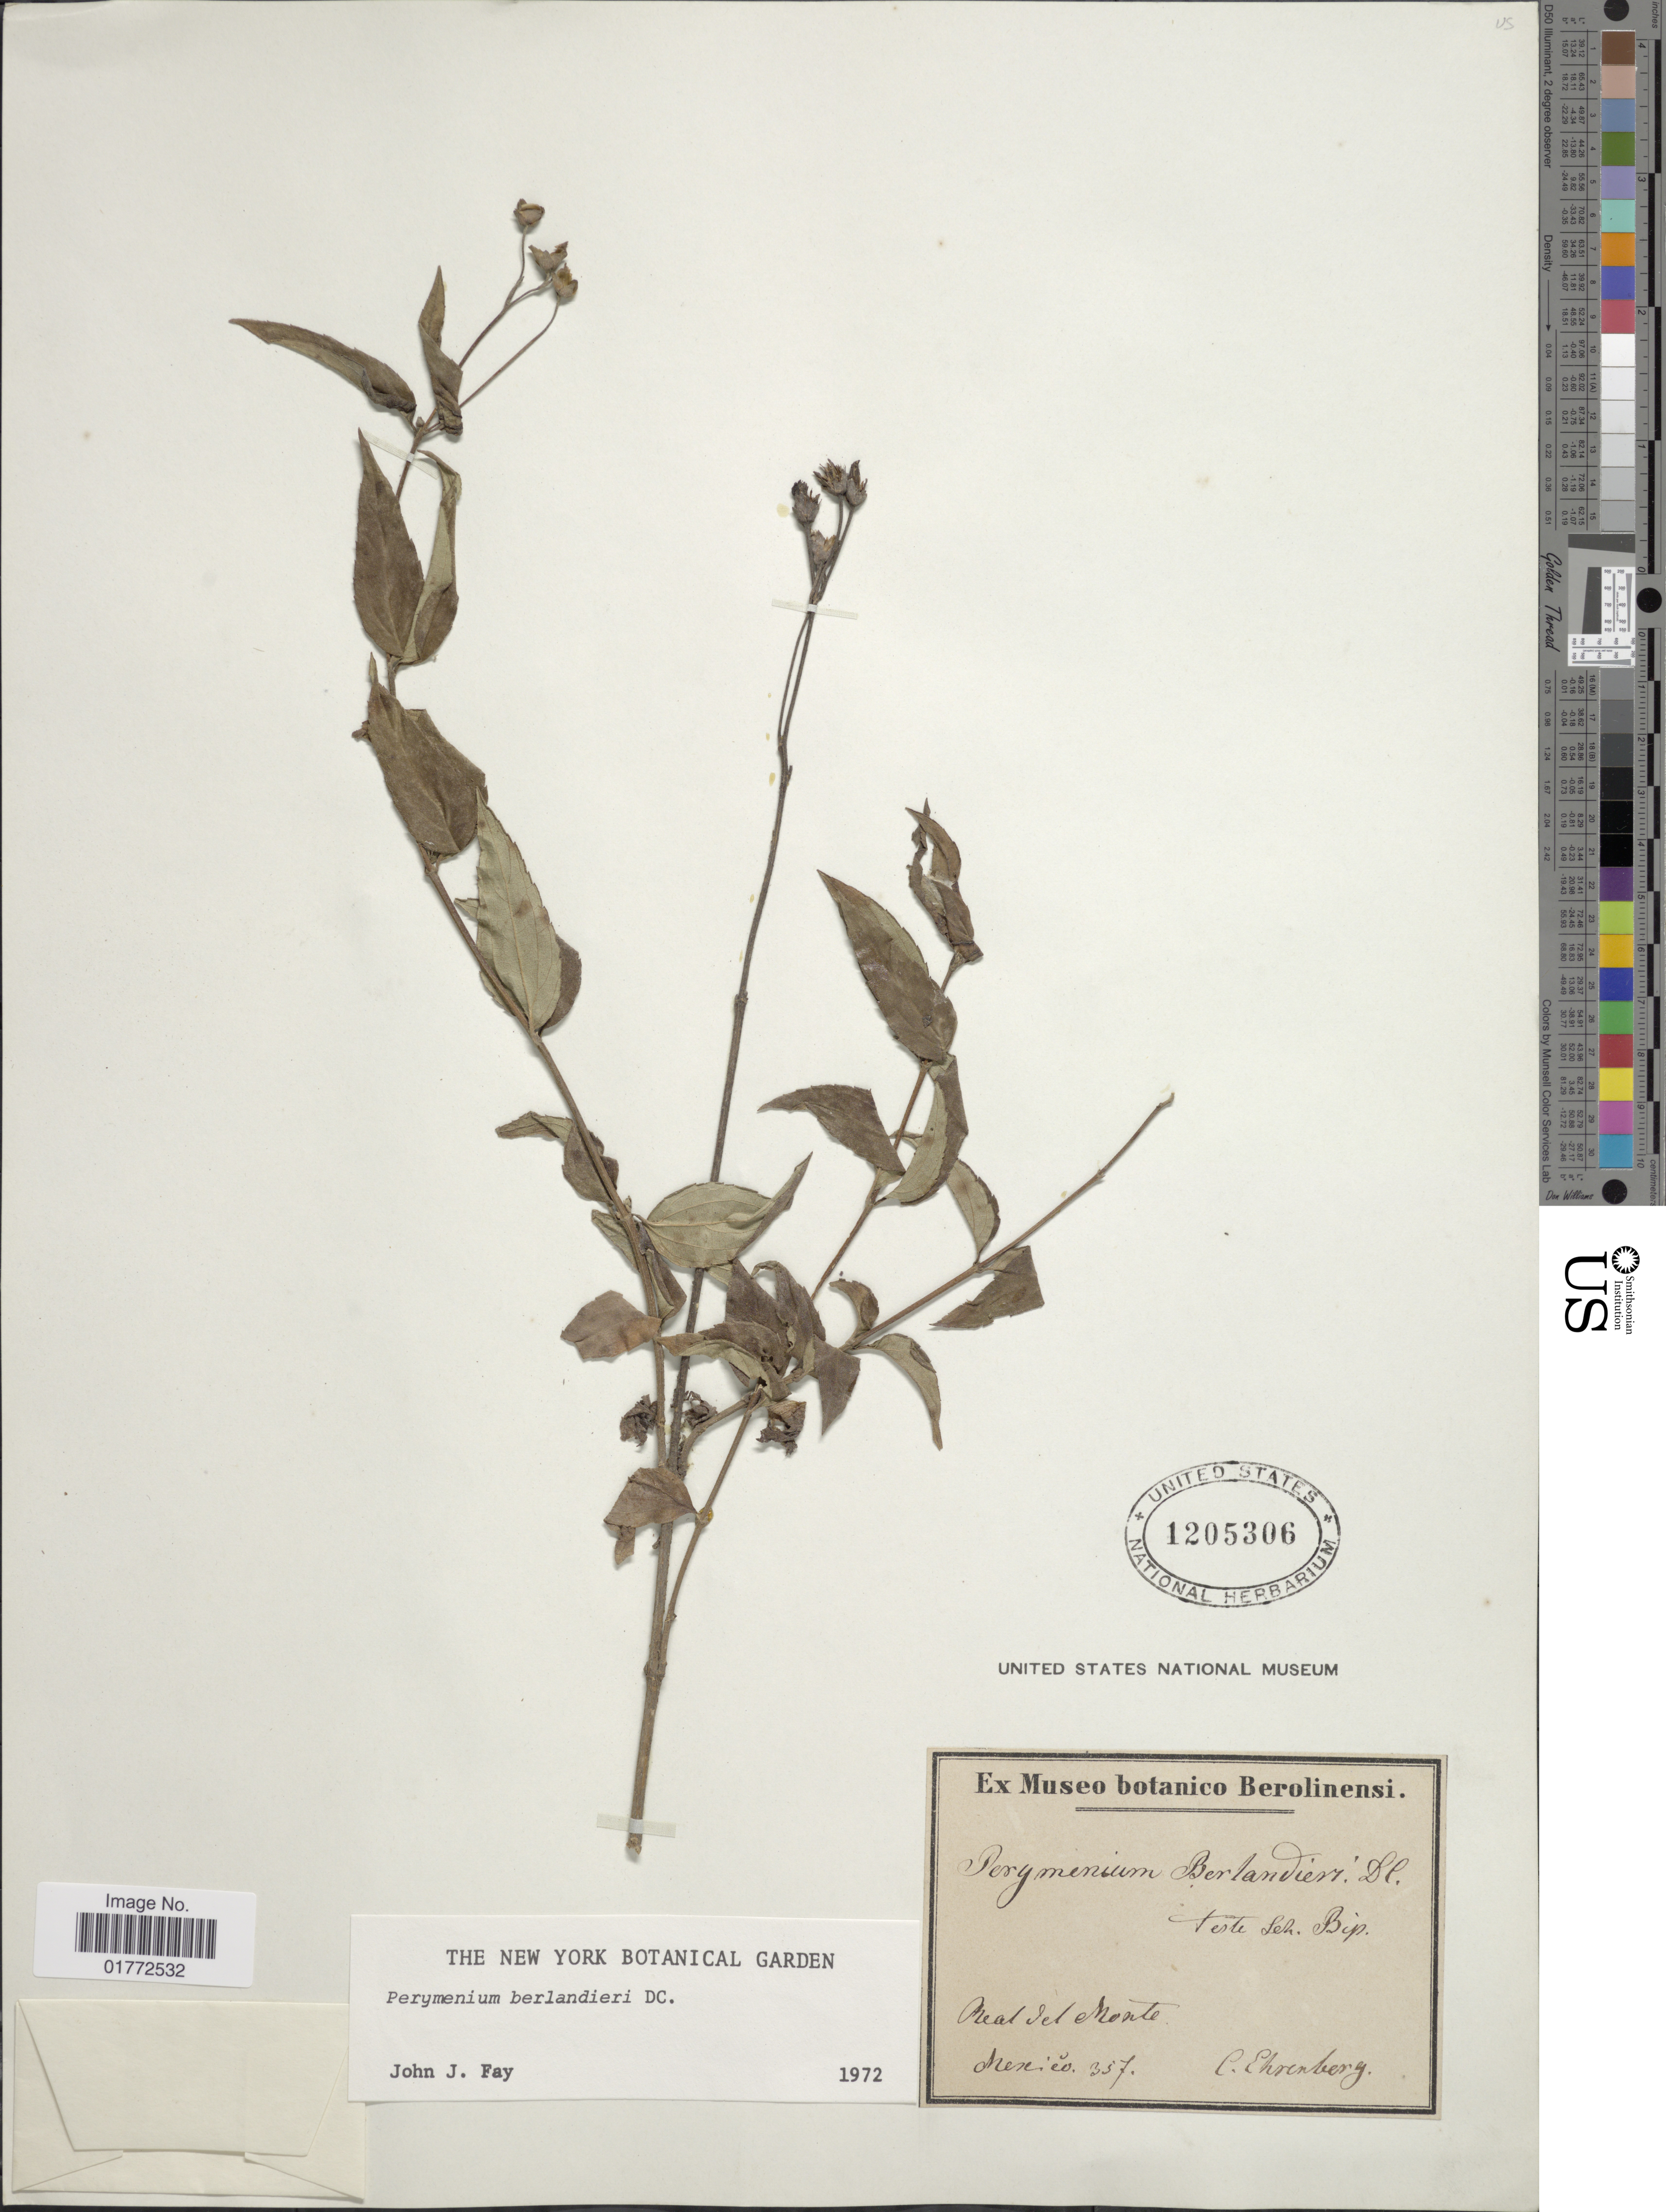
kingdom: Plantae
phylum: Tracheophyta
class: Magnoliopsida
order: Asterales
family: Asteraceae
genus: Perymenium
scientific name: Perymenium berlandieri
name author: DC.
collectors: C. G. Ehrenberg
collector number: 357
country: Mexico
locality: Oreal del Monte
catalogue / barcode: US 1205306